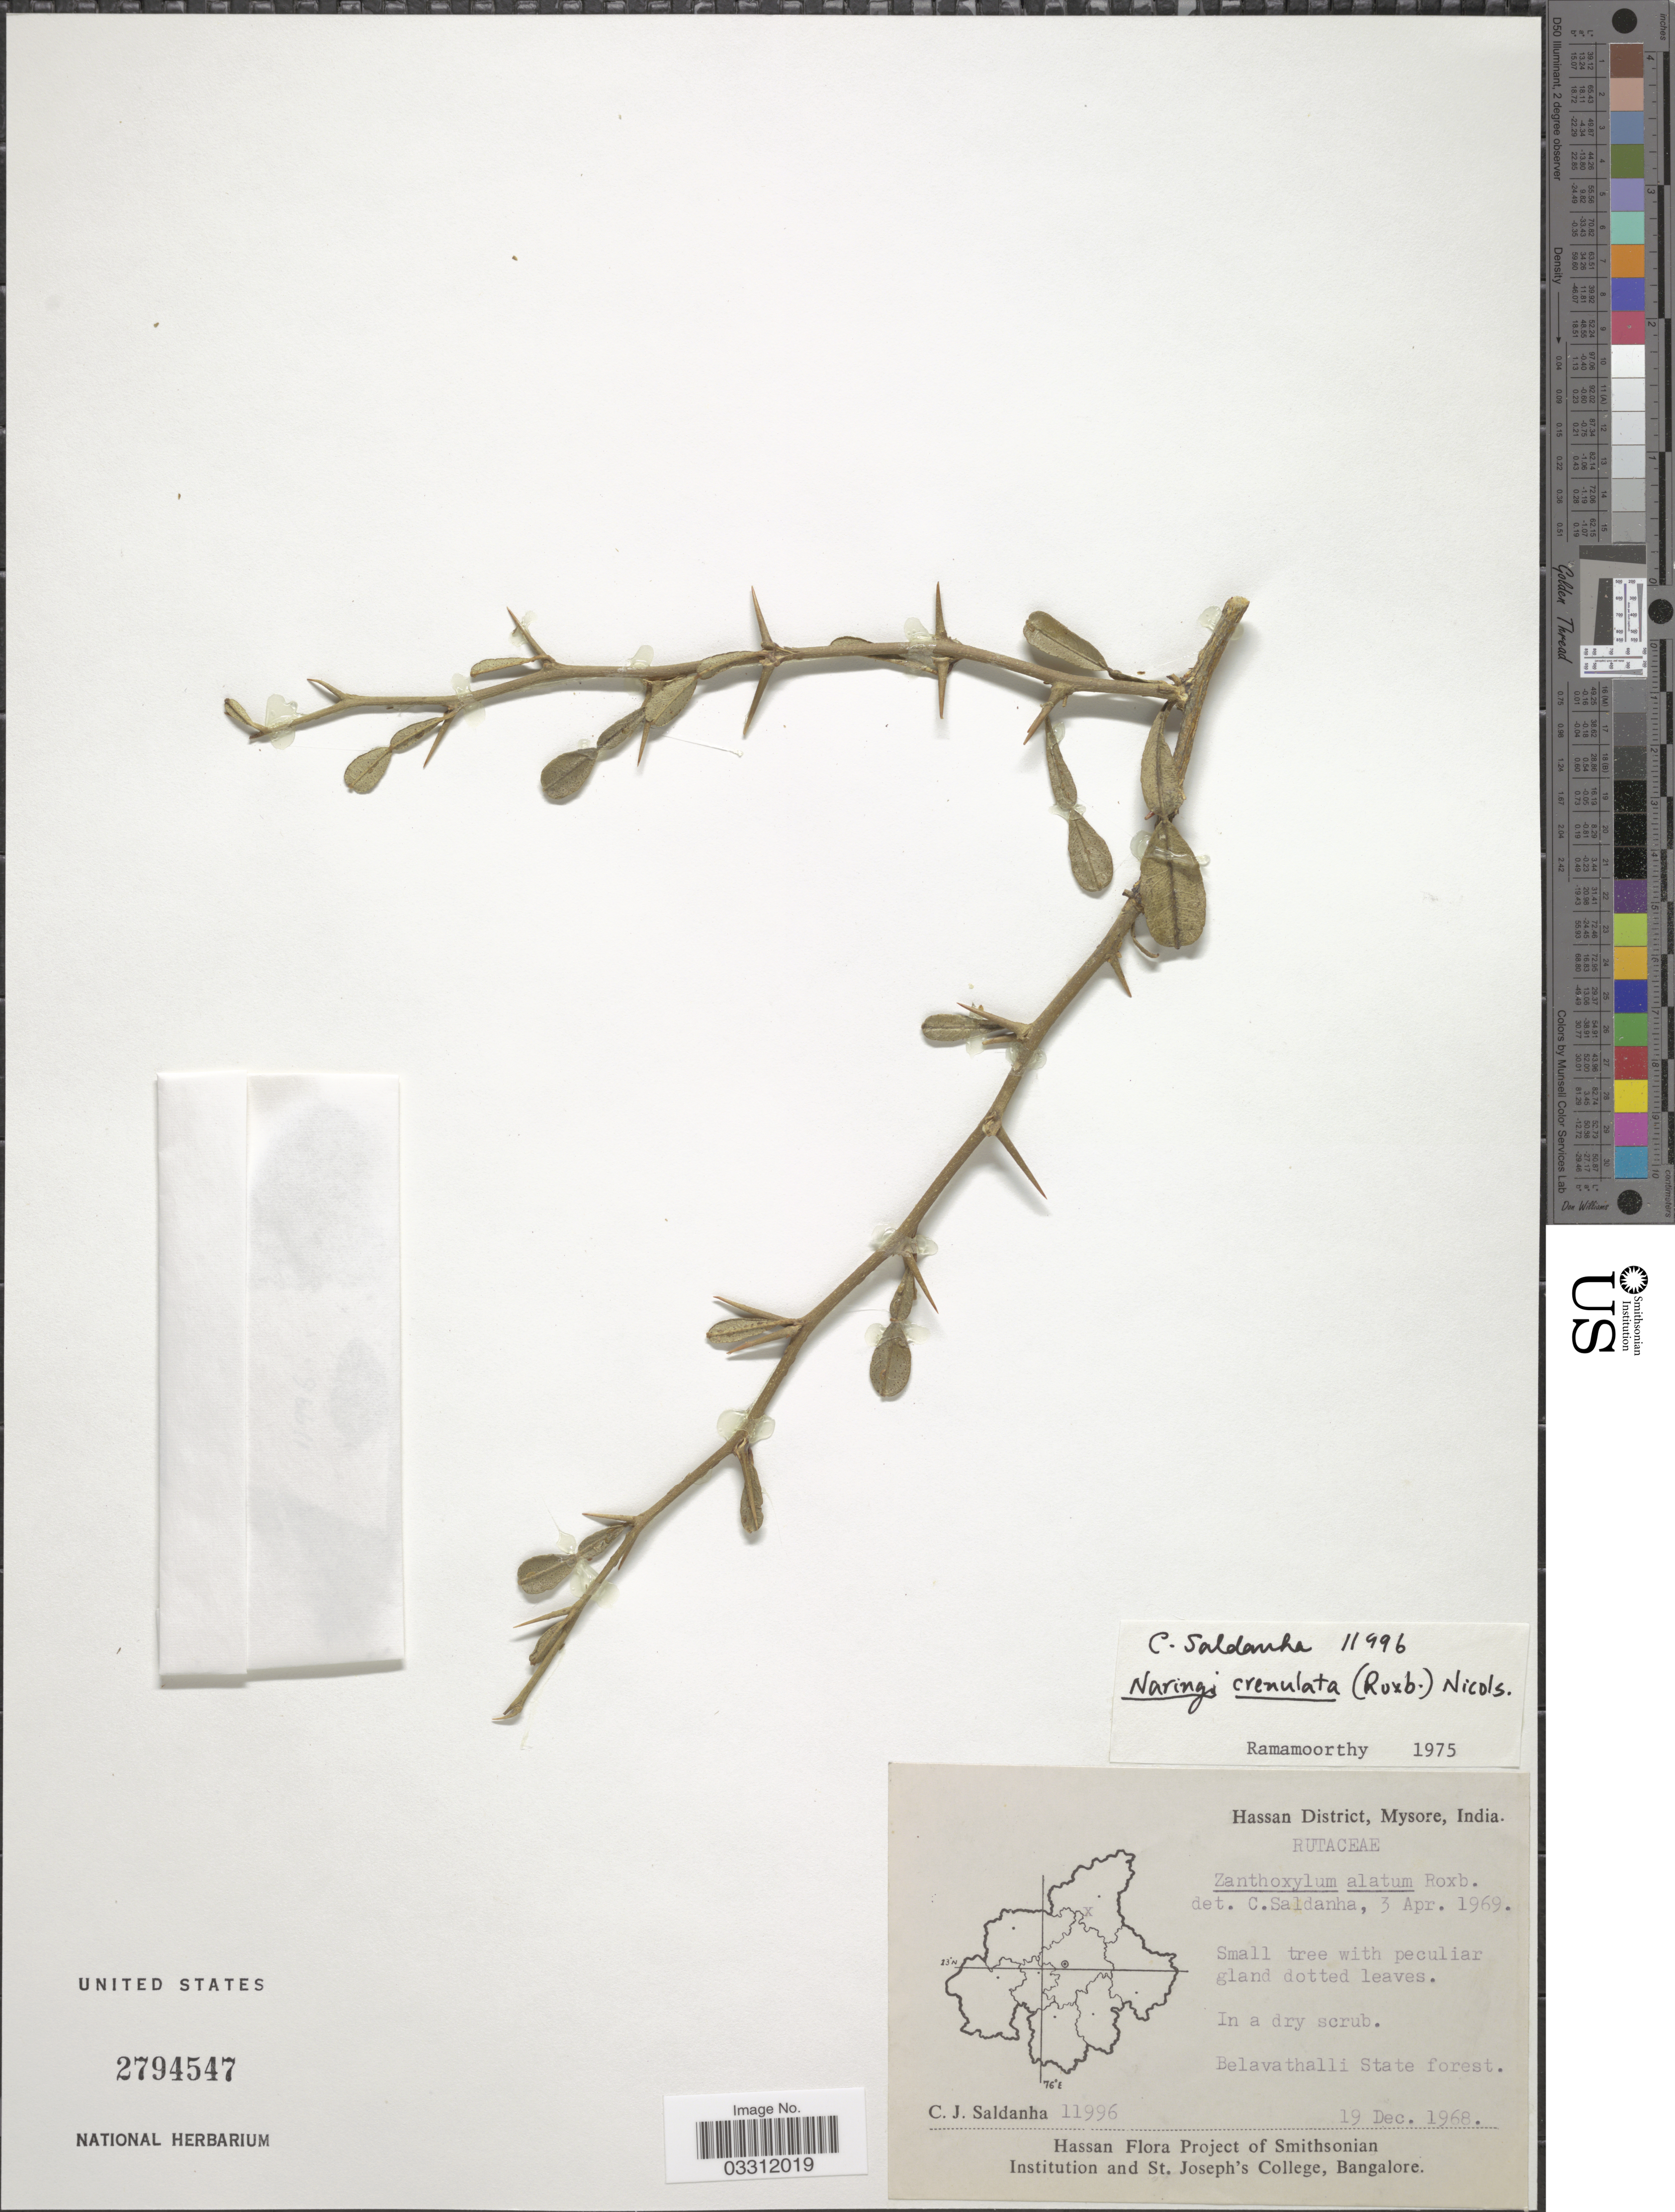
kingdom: Plantae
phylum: Tracheophyta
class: Magnoliopsida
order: Sapindales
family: Rutaceae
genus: Naringi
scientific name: Naringi crenulata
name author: (Roxb.) Nicolson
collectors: C. J. Saldanha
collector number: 11996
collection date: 1968-12-19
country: India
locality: Hassan District, Mysore, Belavathalli State forest.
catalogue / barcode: US 2794547